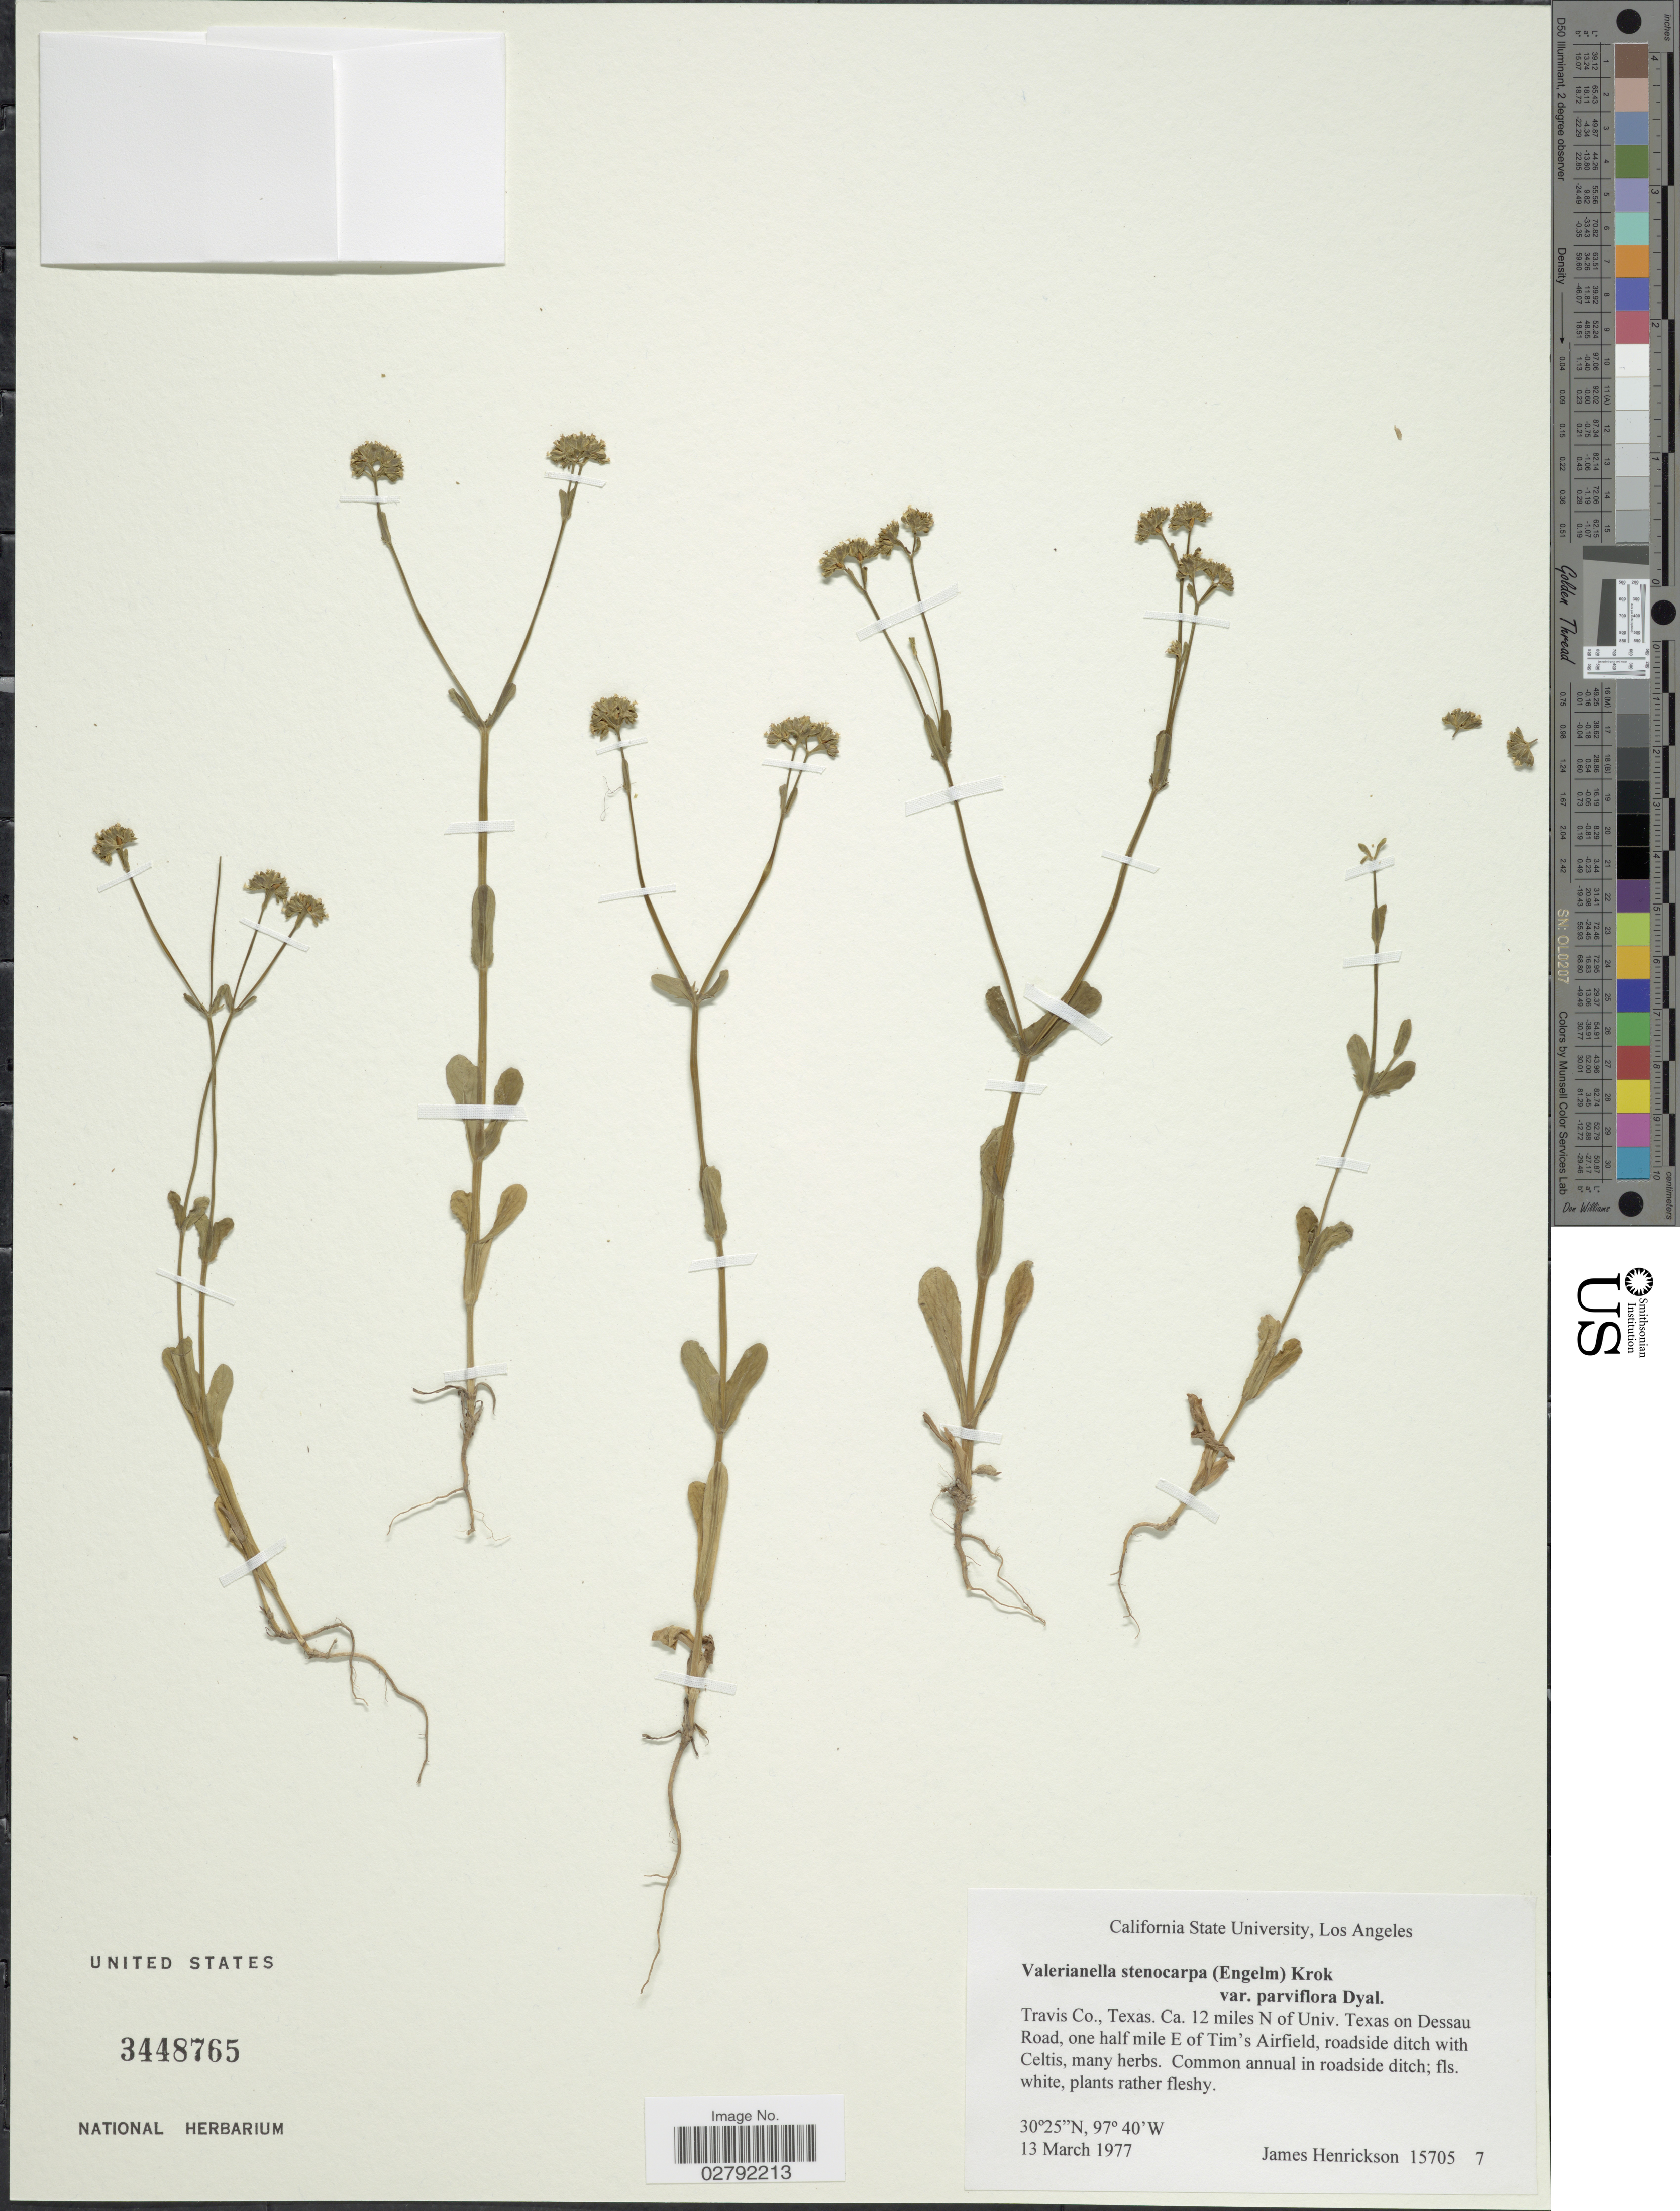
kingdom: Plantae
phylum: Tracheophyta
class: Magnoliopsida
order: Dipsacales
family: Caprifoliaceae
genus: Valerianella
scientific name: Valerianella stenocarpa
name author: (Engelm. ex A. Gray) Krok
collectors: J. Henrickson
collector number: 15705/7?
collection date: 1977-03-13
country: United States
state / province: Texas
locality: Travis Co. Ca. 12 miles N of Univ. Texas on Dessau Road, one half mile E of Tim's Airfield.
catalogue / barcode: US 3448765